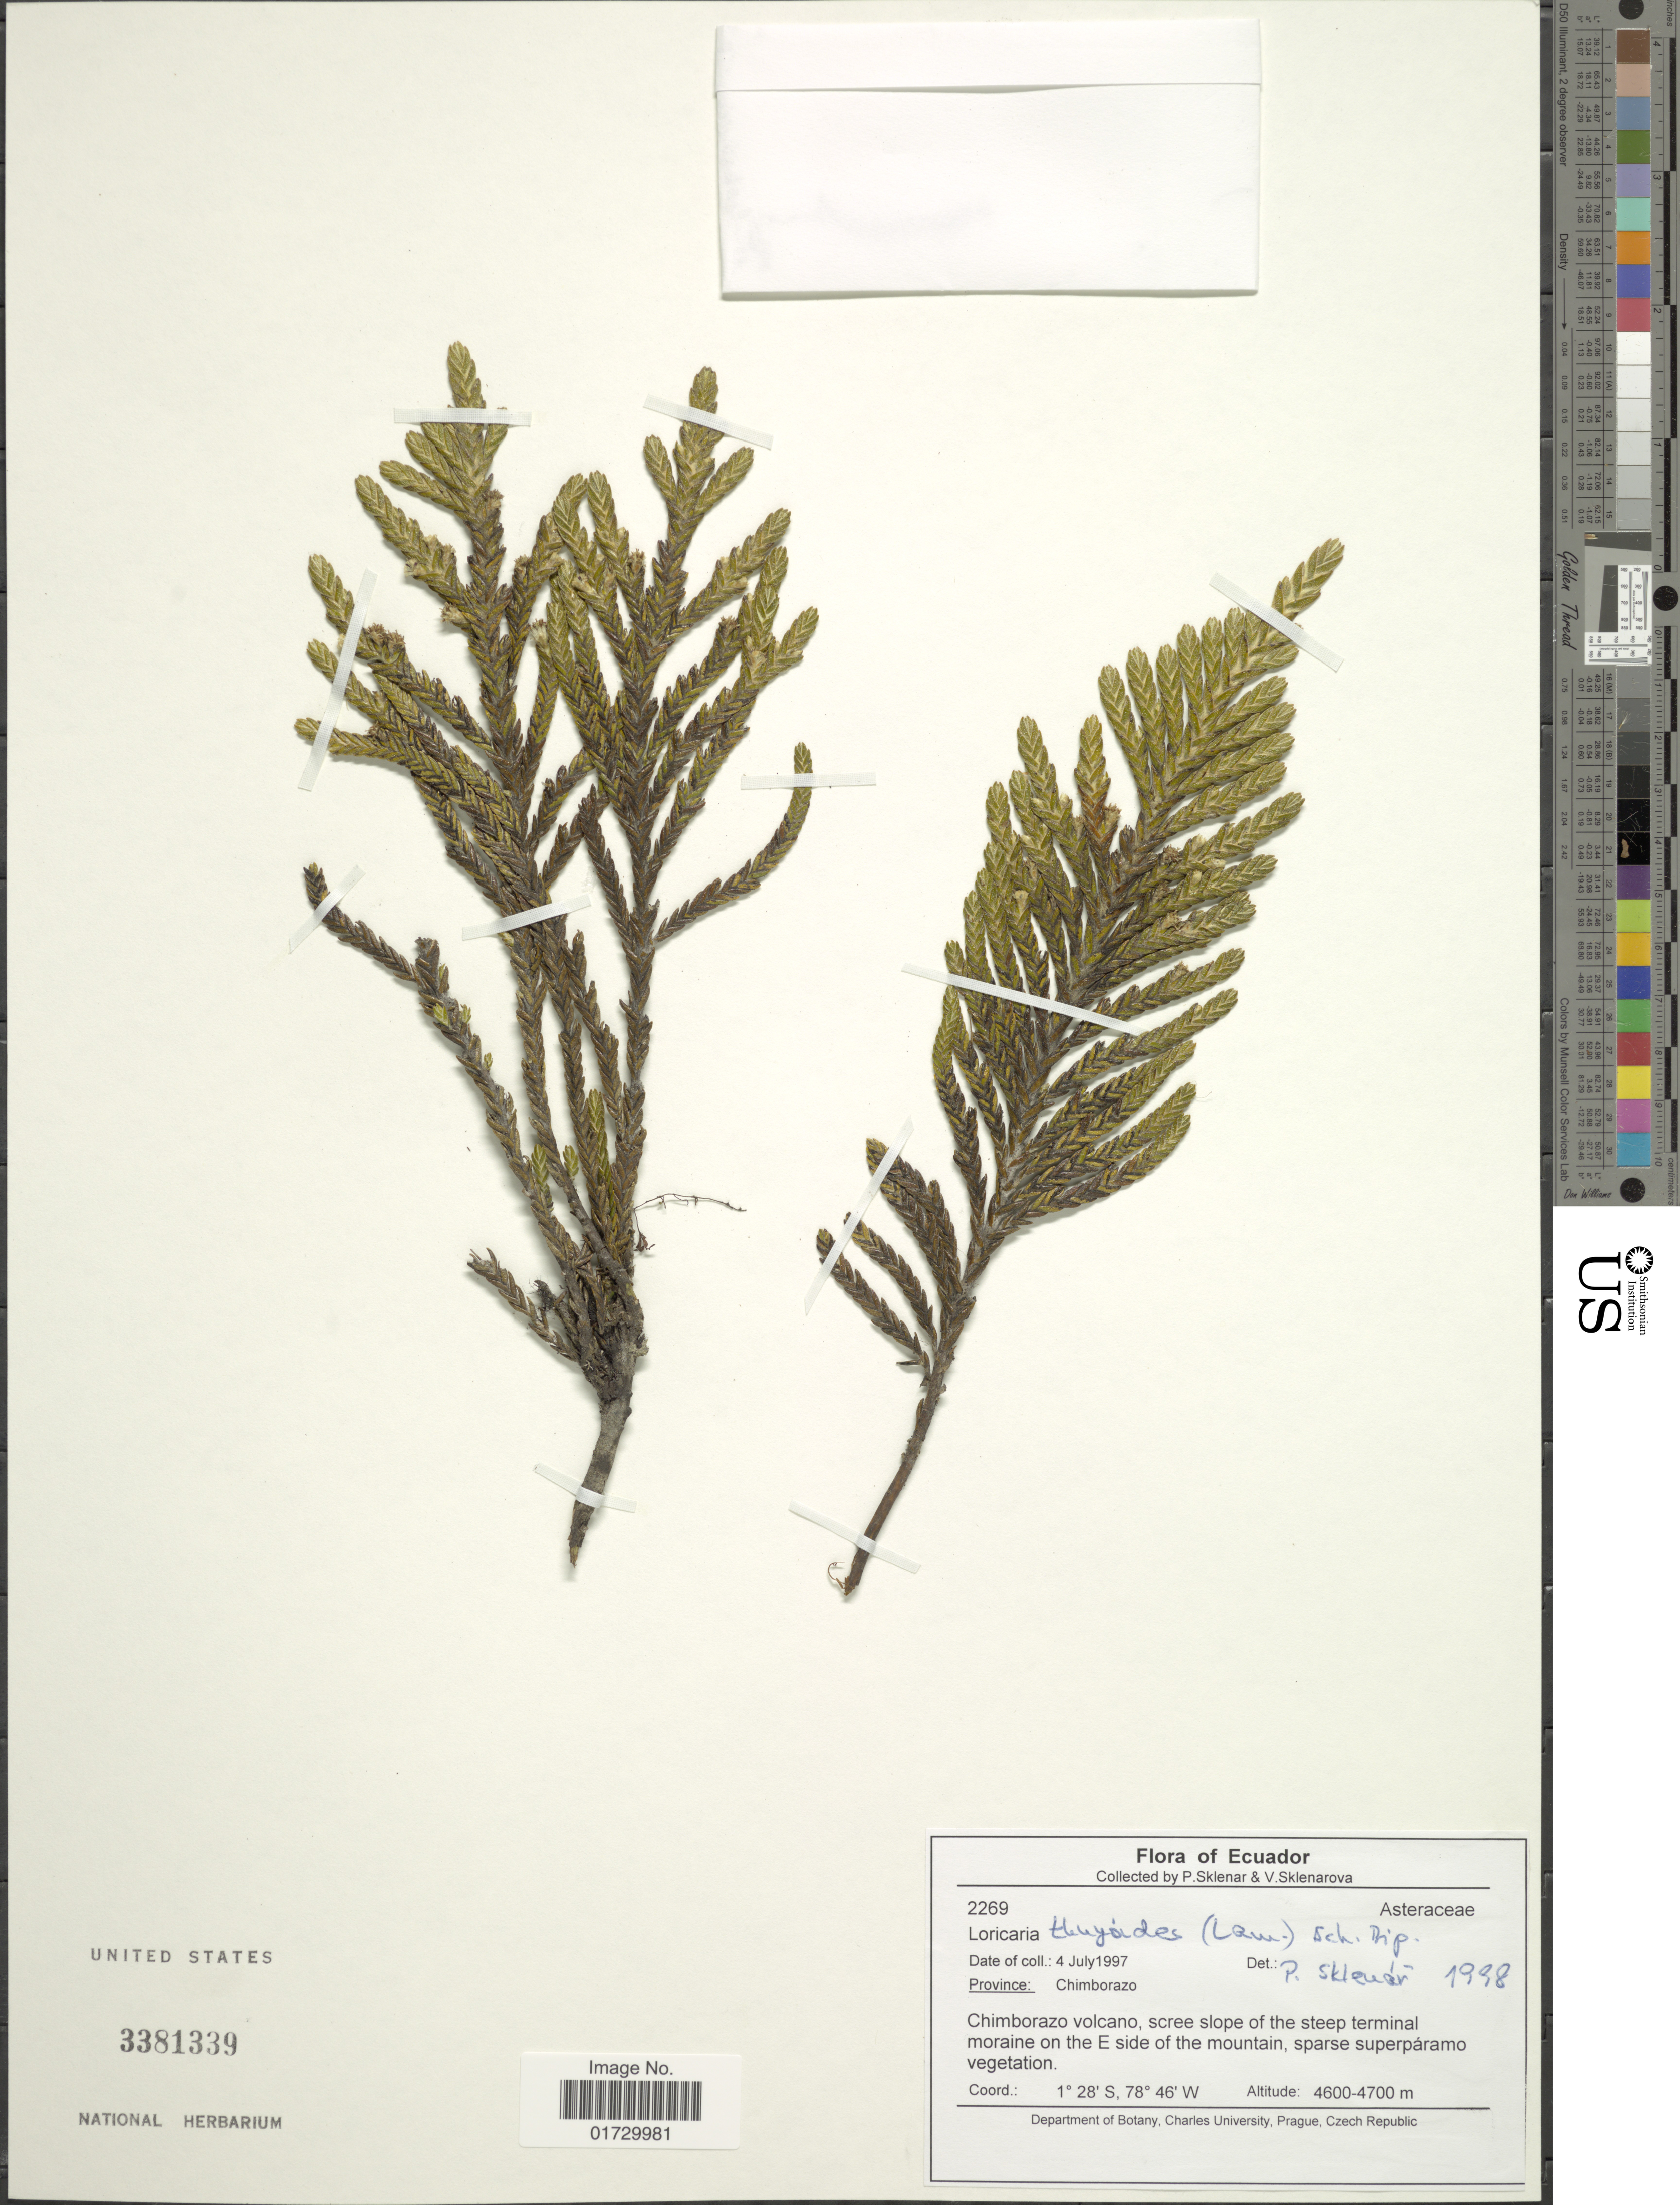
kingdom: Plantae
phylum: Tracheophyta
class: Magnoliopsida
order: Asterales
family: Asteraceae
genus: Loricaria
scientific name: Loricaria thuyoides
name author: (Lam.) Sch. Bip.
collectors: P. Sklenár & V. Kosteckova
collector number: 2269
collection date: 1997-07-04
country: Ecuador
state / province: Chimborazo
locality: Chimborazo volcano, scree slope of the steep terminal moraine on the E side of the mountain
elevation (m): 4600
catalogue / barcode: US 3381339